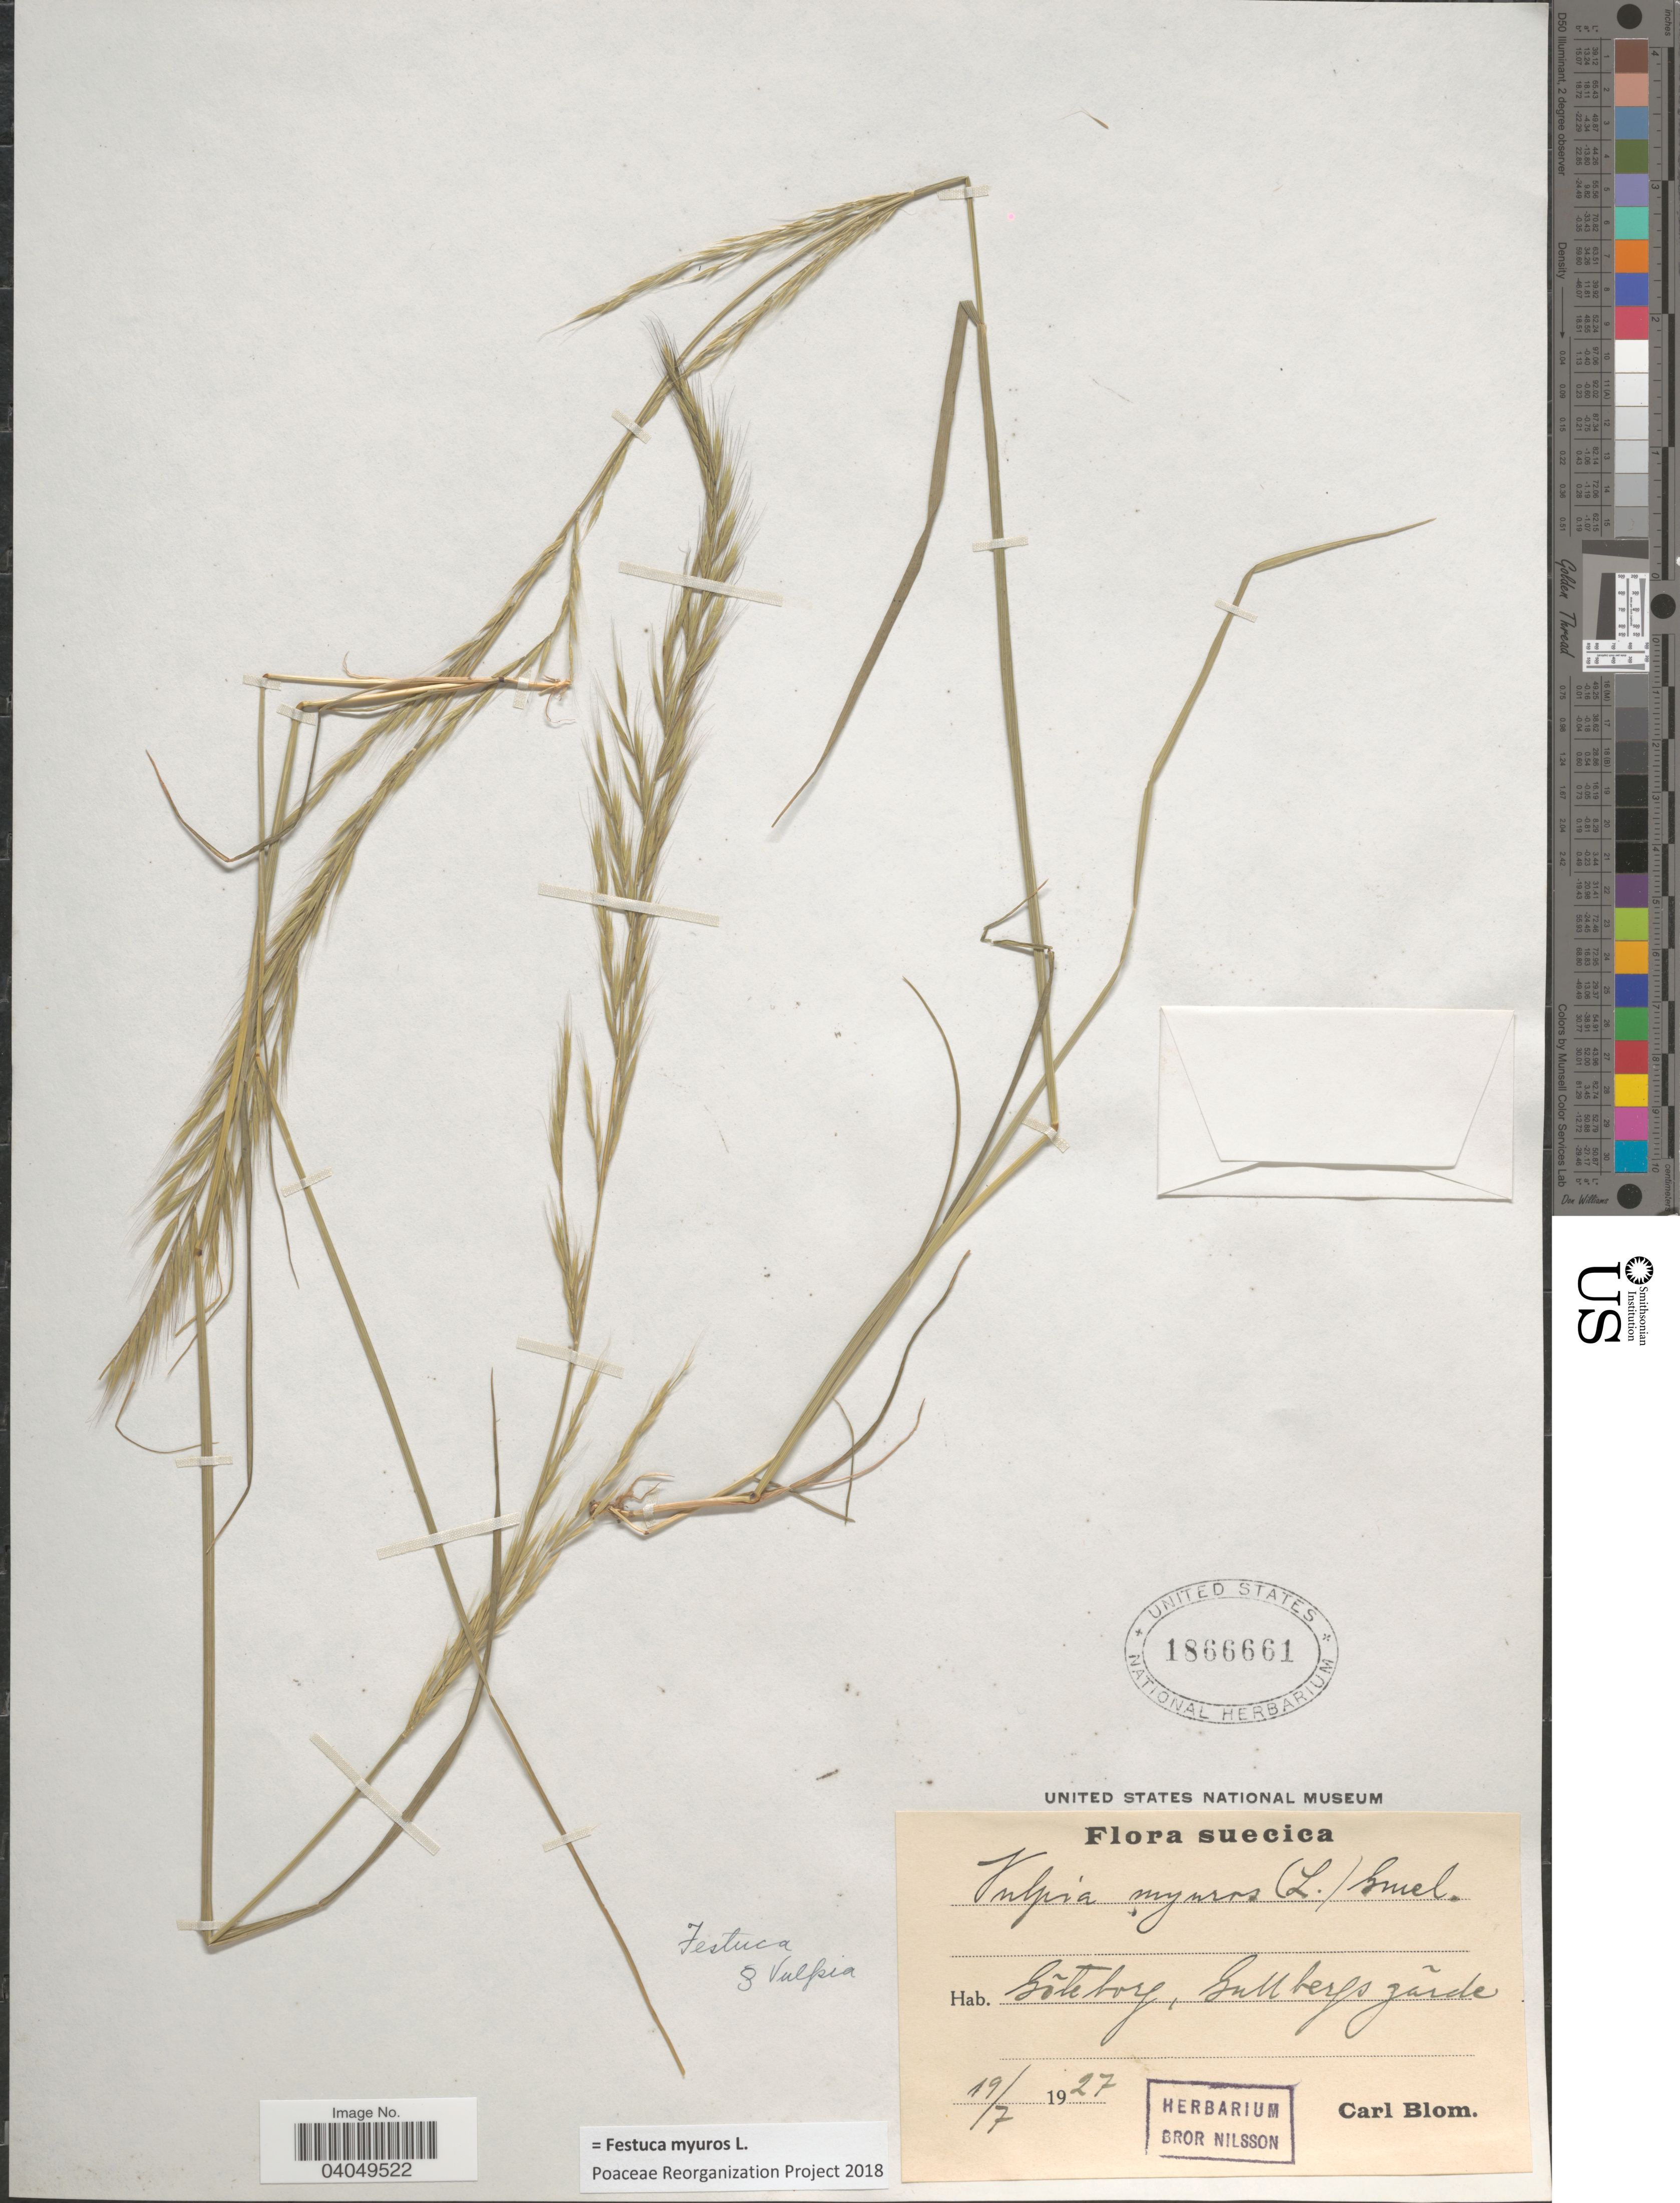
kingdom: Plantae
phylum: Tracheophyta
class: Liliopsida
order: Poales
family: Poaceae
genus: Festuca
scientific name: Festuca myuros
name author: L.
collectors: C. H. Blom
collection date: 1927-07-19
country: Sweden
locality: Suecica. Gõteborg, Guttbergs gãrde.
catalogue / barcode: US 1866661